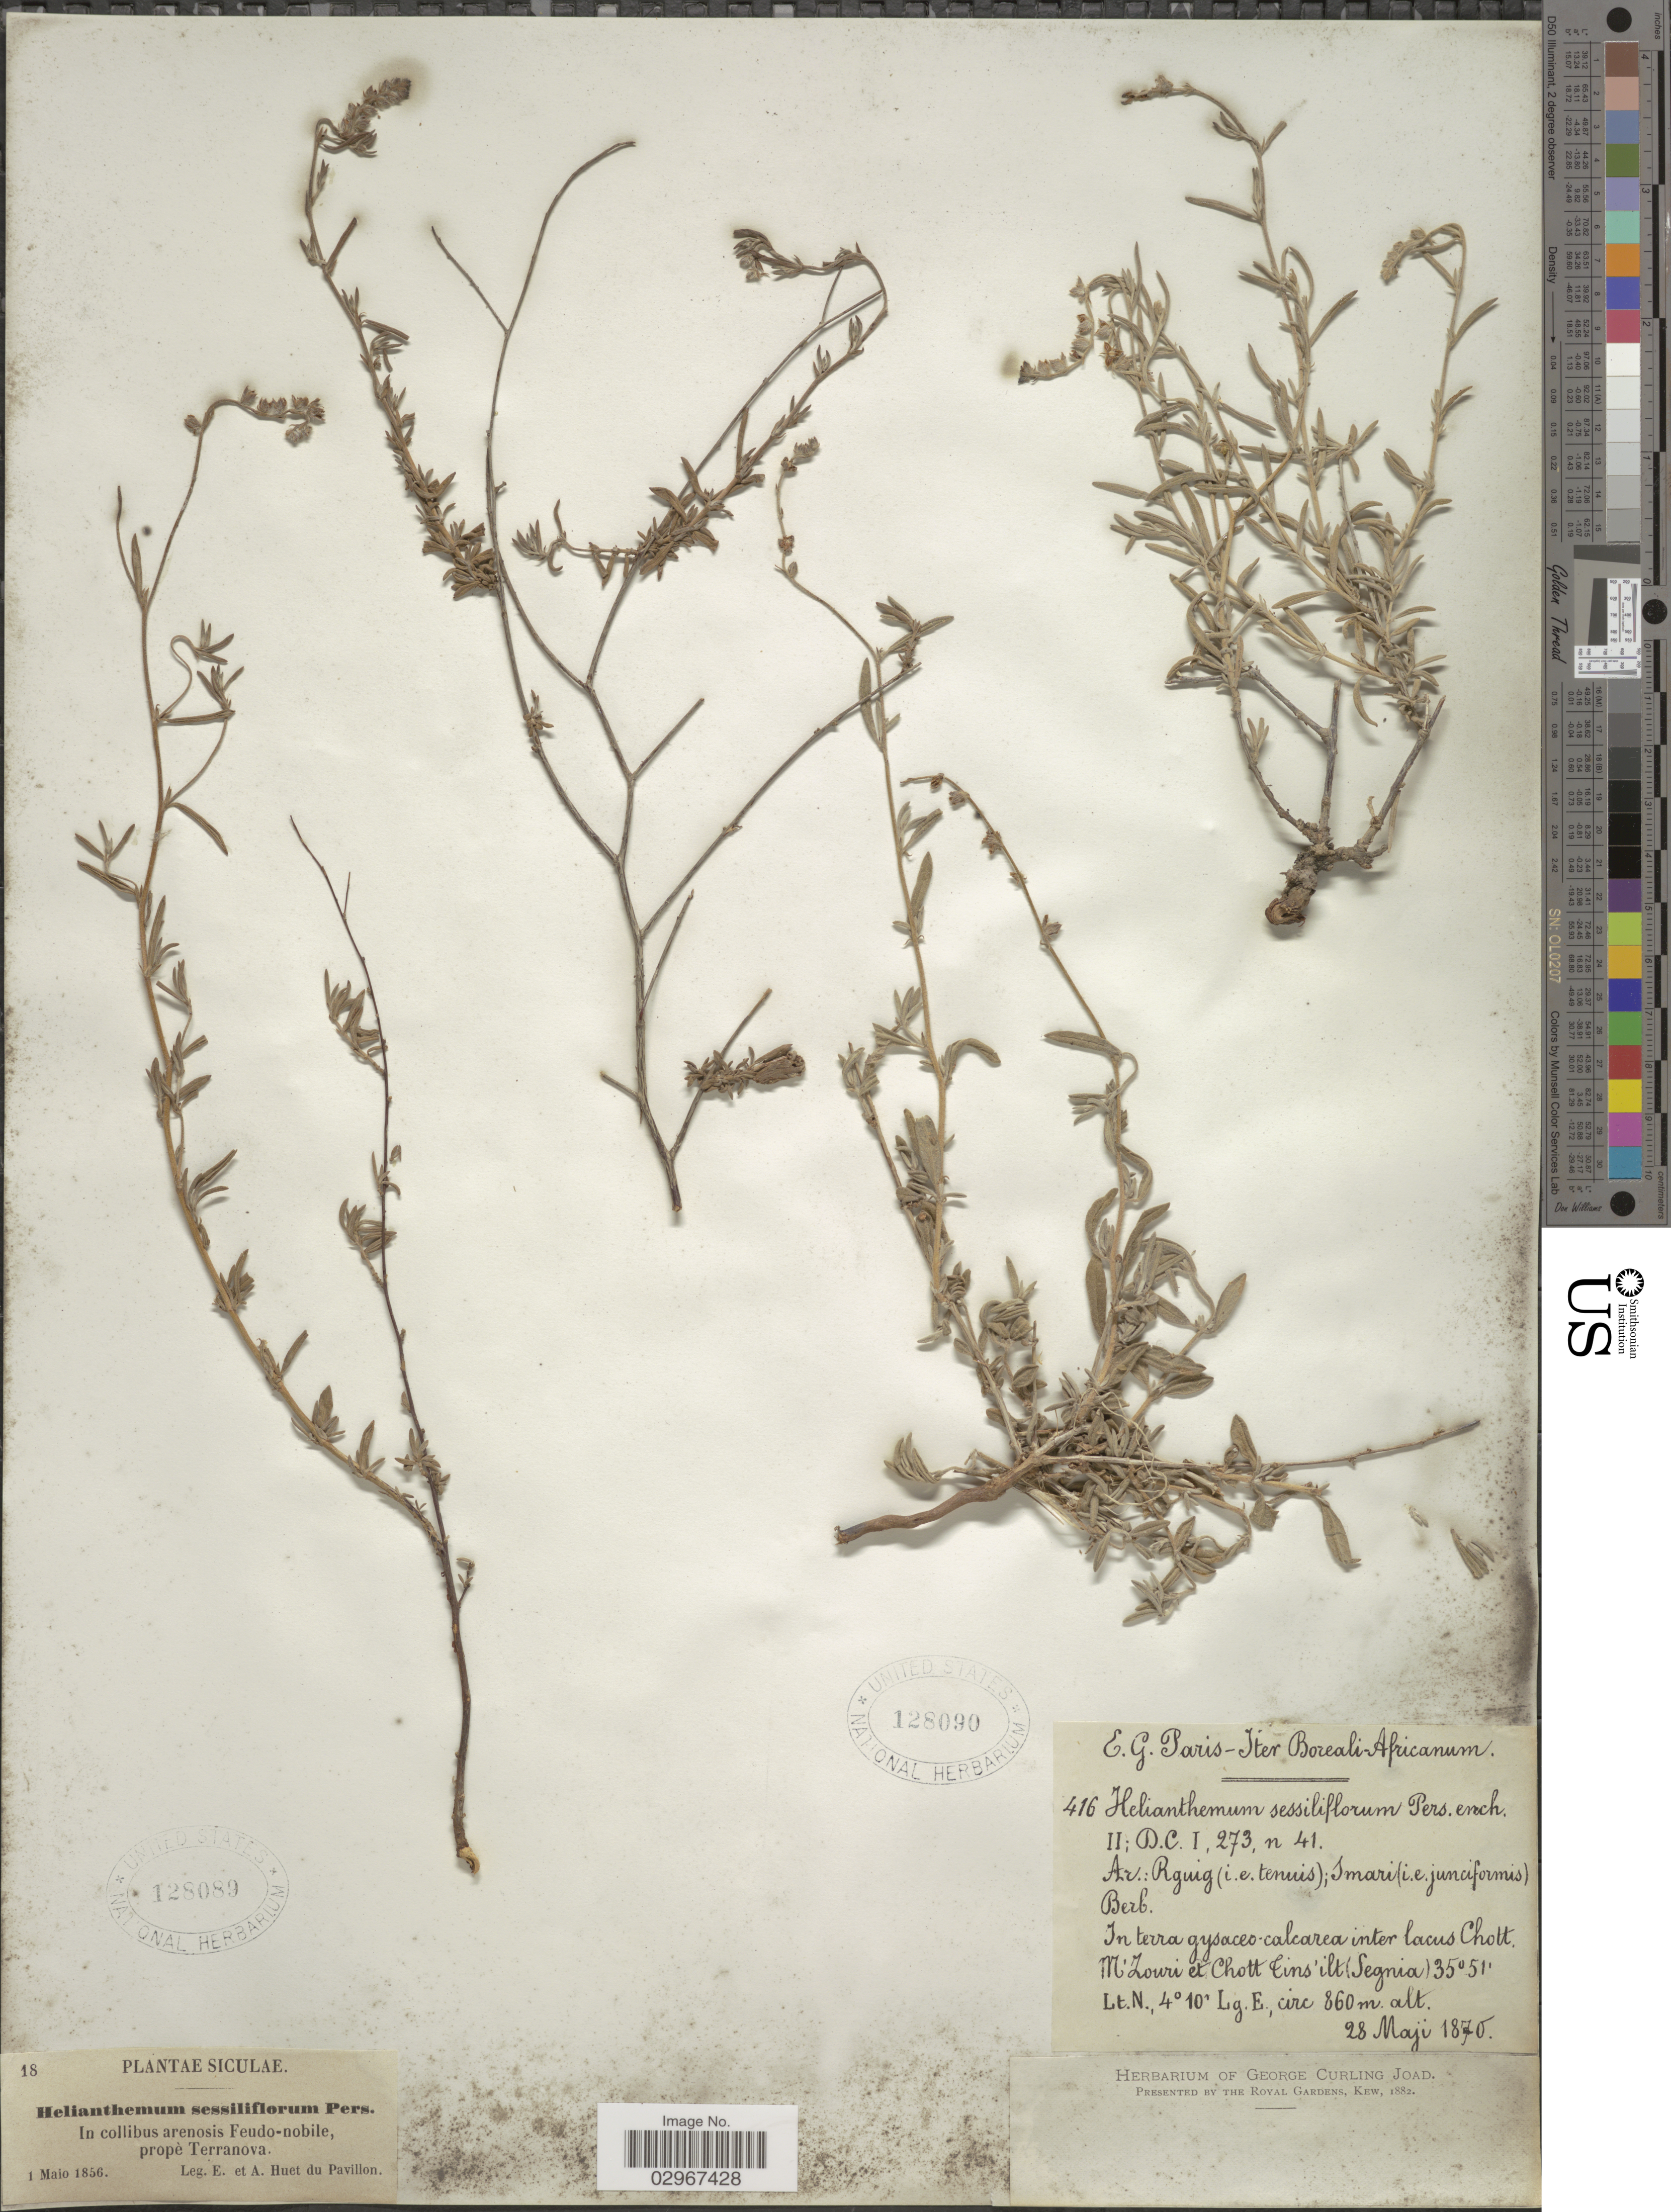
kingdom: Plantae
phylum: Tracheophyta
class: Magnoliopsida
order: Malvales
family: Cistaceae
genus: Helianthemum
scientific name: Helianthemum sessiliflorum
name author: (Desf.) Pers.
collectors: E. Huet du Pavillon & A. Huet du Pavillon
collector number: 18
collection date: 1856-05-01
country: Italy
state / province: Siciliana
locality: Siculae. In collibus arenosis Feudo-nobile, propè Terranova.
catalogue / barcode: US 128089